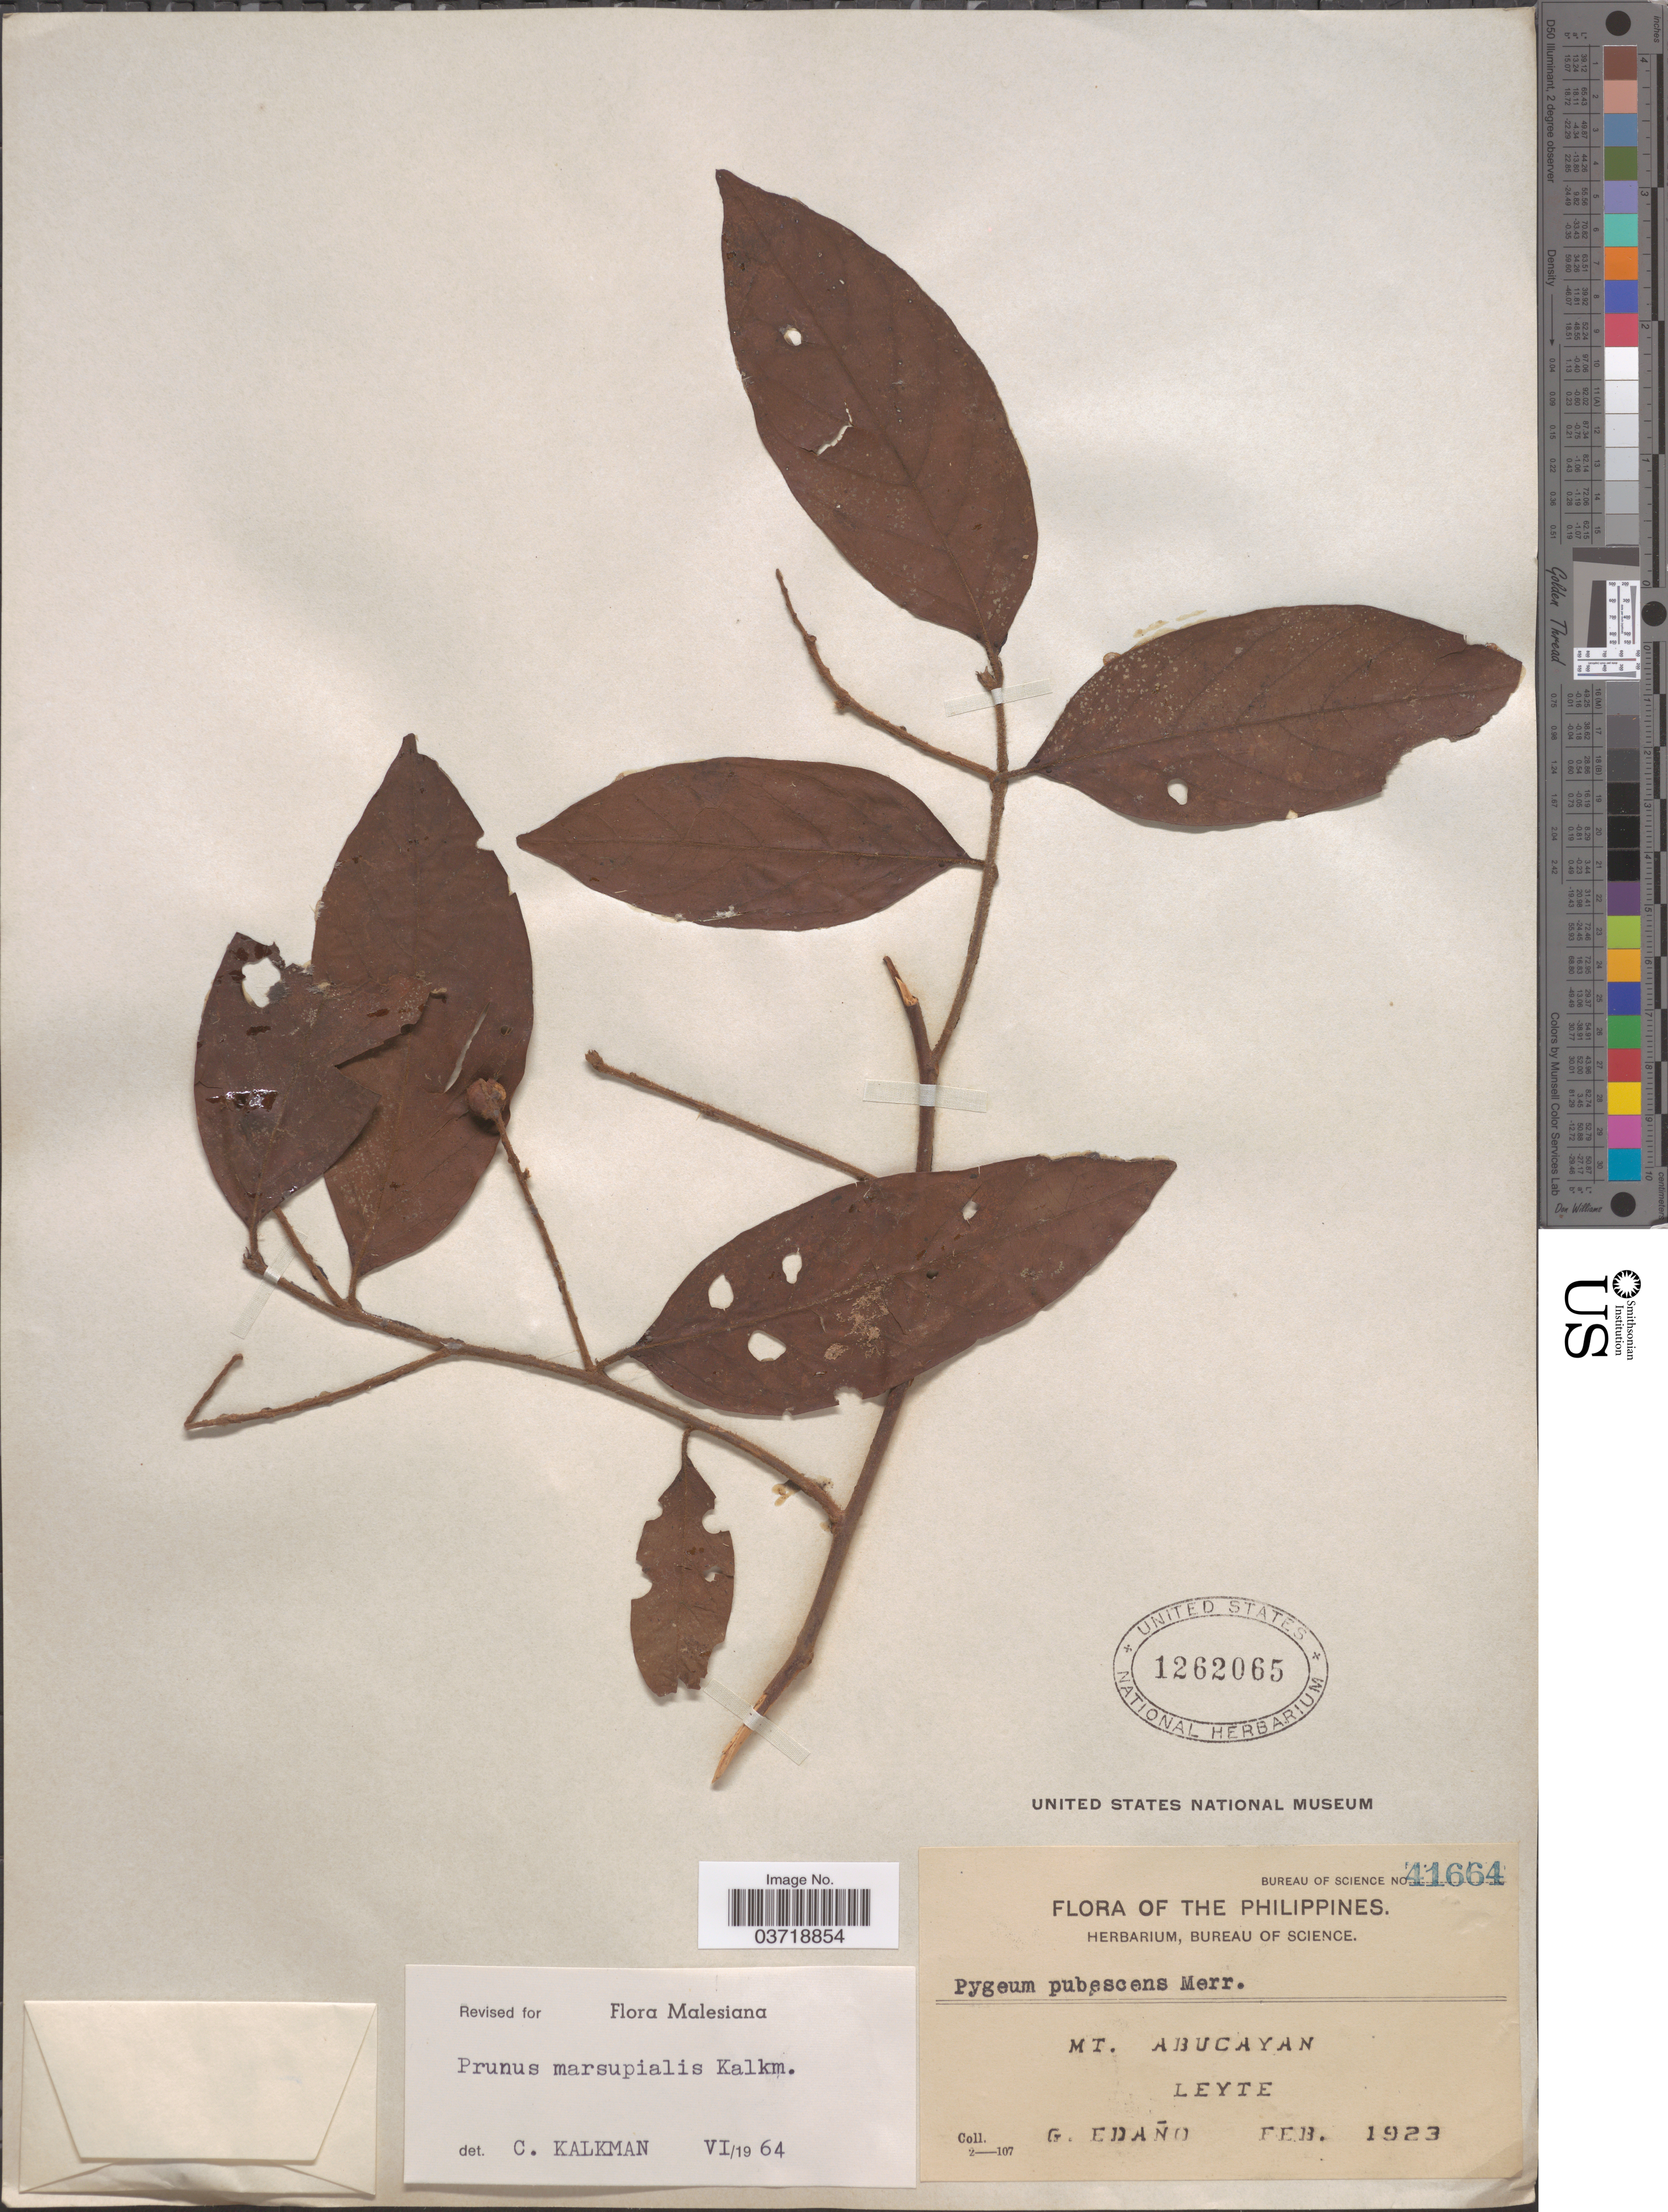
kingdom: Plantae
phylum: Tracheophyta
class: Magnoliopsida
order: Rosales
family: Rosaceae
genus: Prunus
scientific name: Prunus marsupialis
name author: Kalkman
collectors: G. Edaño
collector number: Bureau of Science 41664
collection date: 1923-02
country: Philippines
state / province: Eastern Visayas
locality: Mt. Abucayan. Leyte.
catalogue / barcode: US 1262065